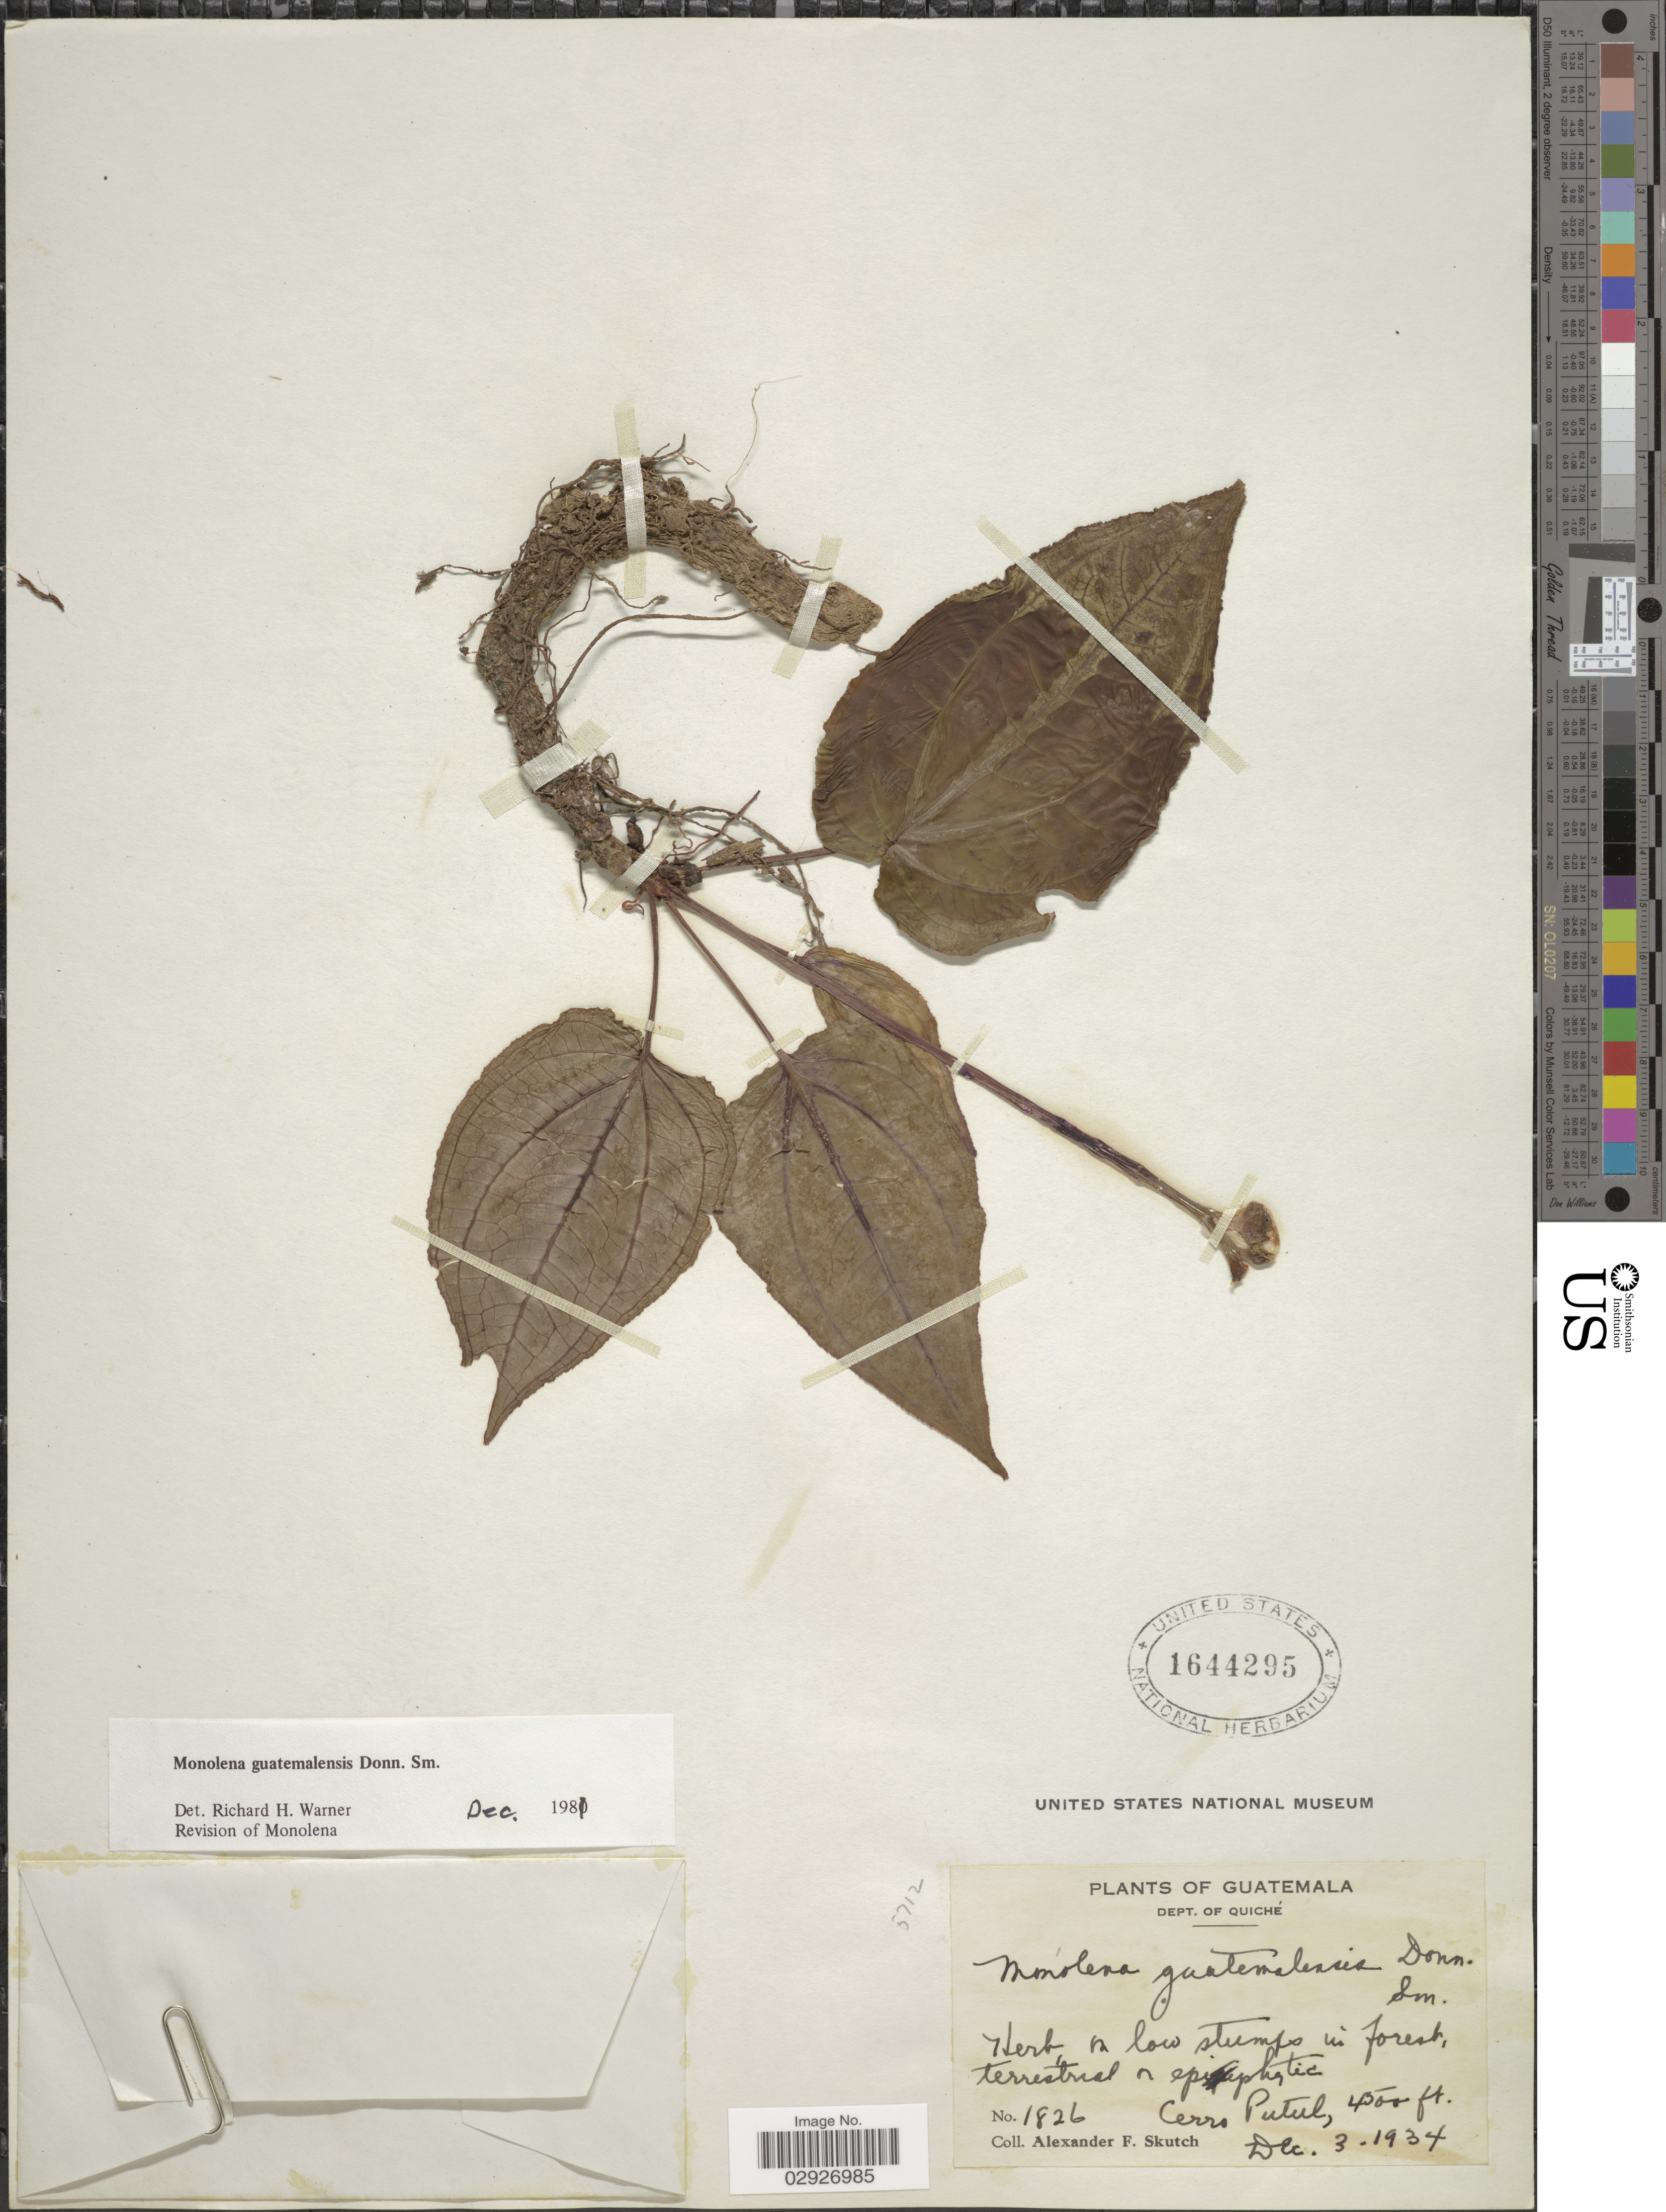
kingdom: Plantae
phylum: Tracheophyta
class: Magnoliopsida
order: Myrtales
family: Melastomataceae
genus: Monolena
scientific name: Monolena guatemalensis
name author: Donn. Sm.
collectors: A. F. Skutch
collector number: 1826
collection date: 1934-12-03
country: Guatemala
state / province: El Quiché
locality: Dept. of Quiché. Cerro Putul.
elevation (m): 1372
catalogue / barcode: US 1644295